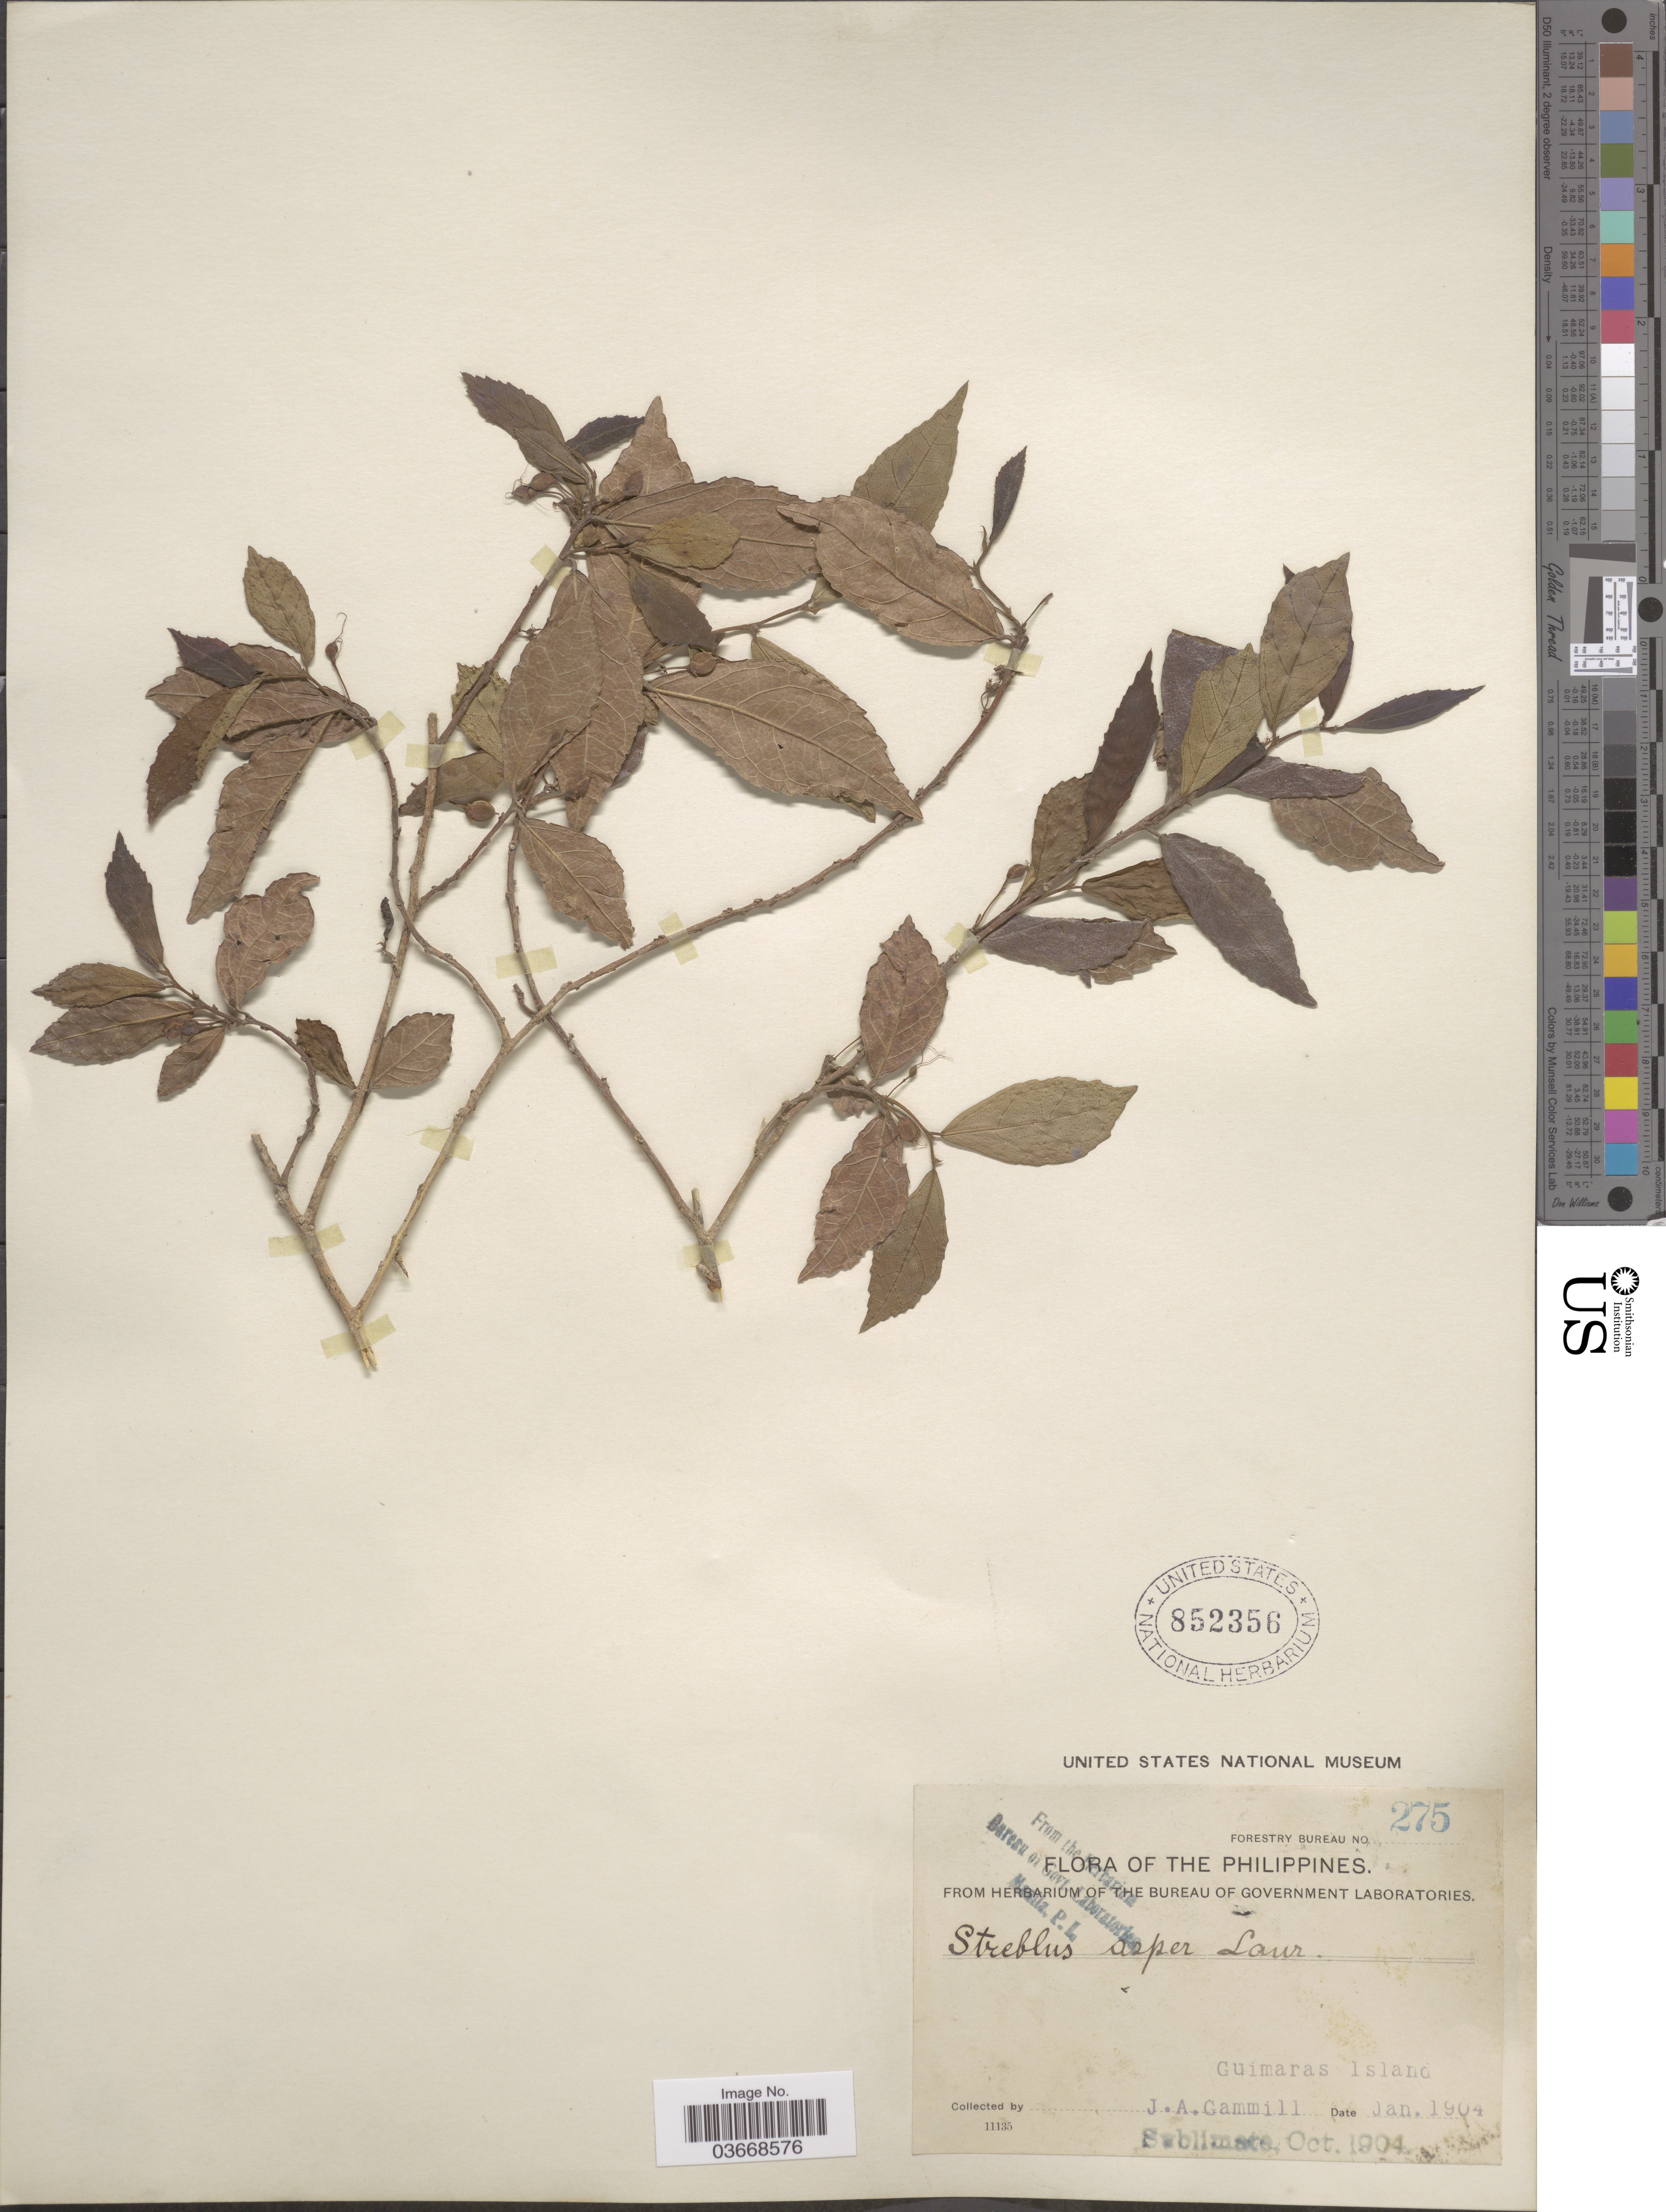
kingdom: Plantae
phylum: Tracheophyta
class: Magnoliopsida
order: Rosales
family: Moraceae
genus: Streblus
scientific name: Streblus asper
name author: Lour.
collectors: J. Gammill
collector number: Forestry Bureau 275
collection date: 1904-01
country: Philippines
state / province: Western Visayas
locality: Guimaras Island.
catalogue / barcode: US 852356